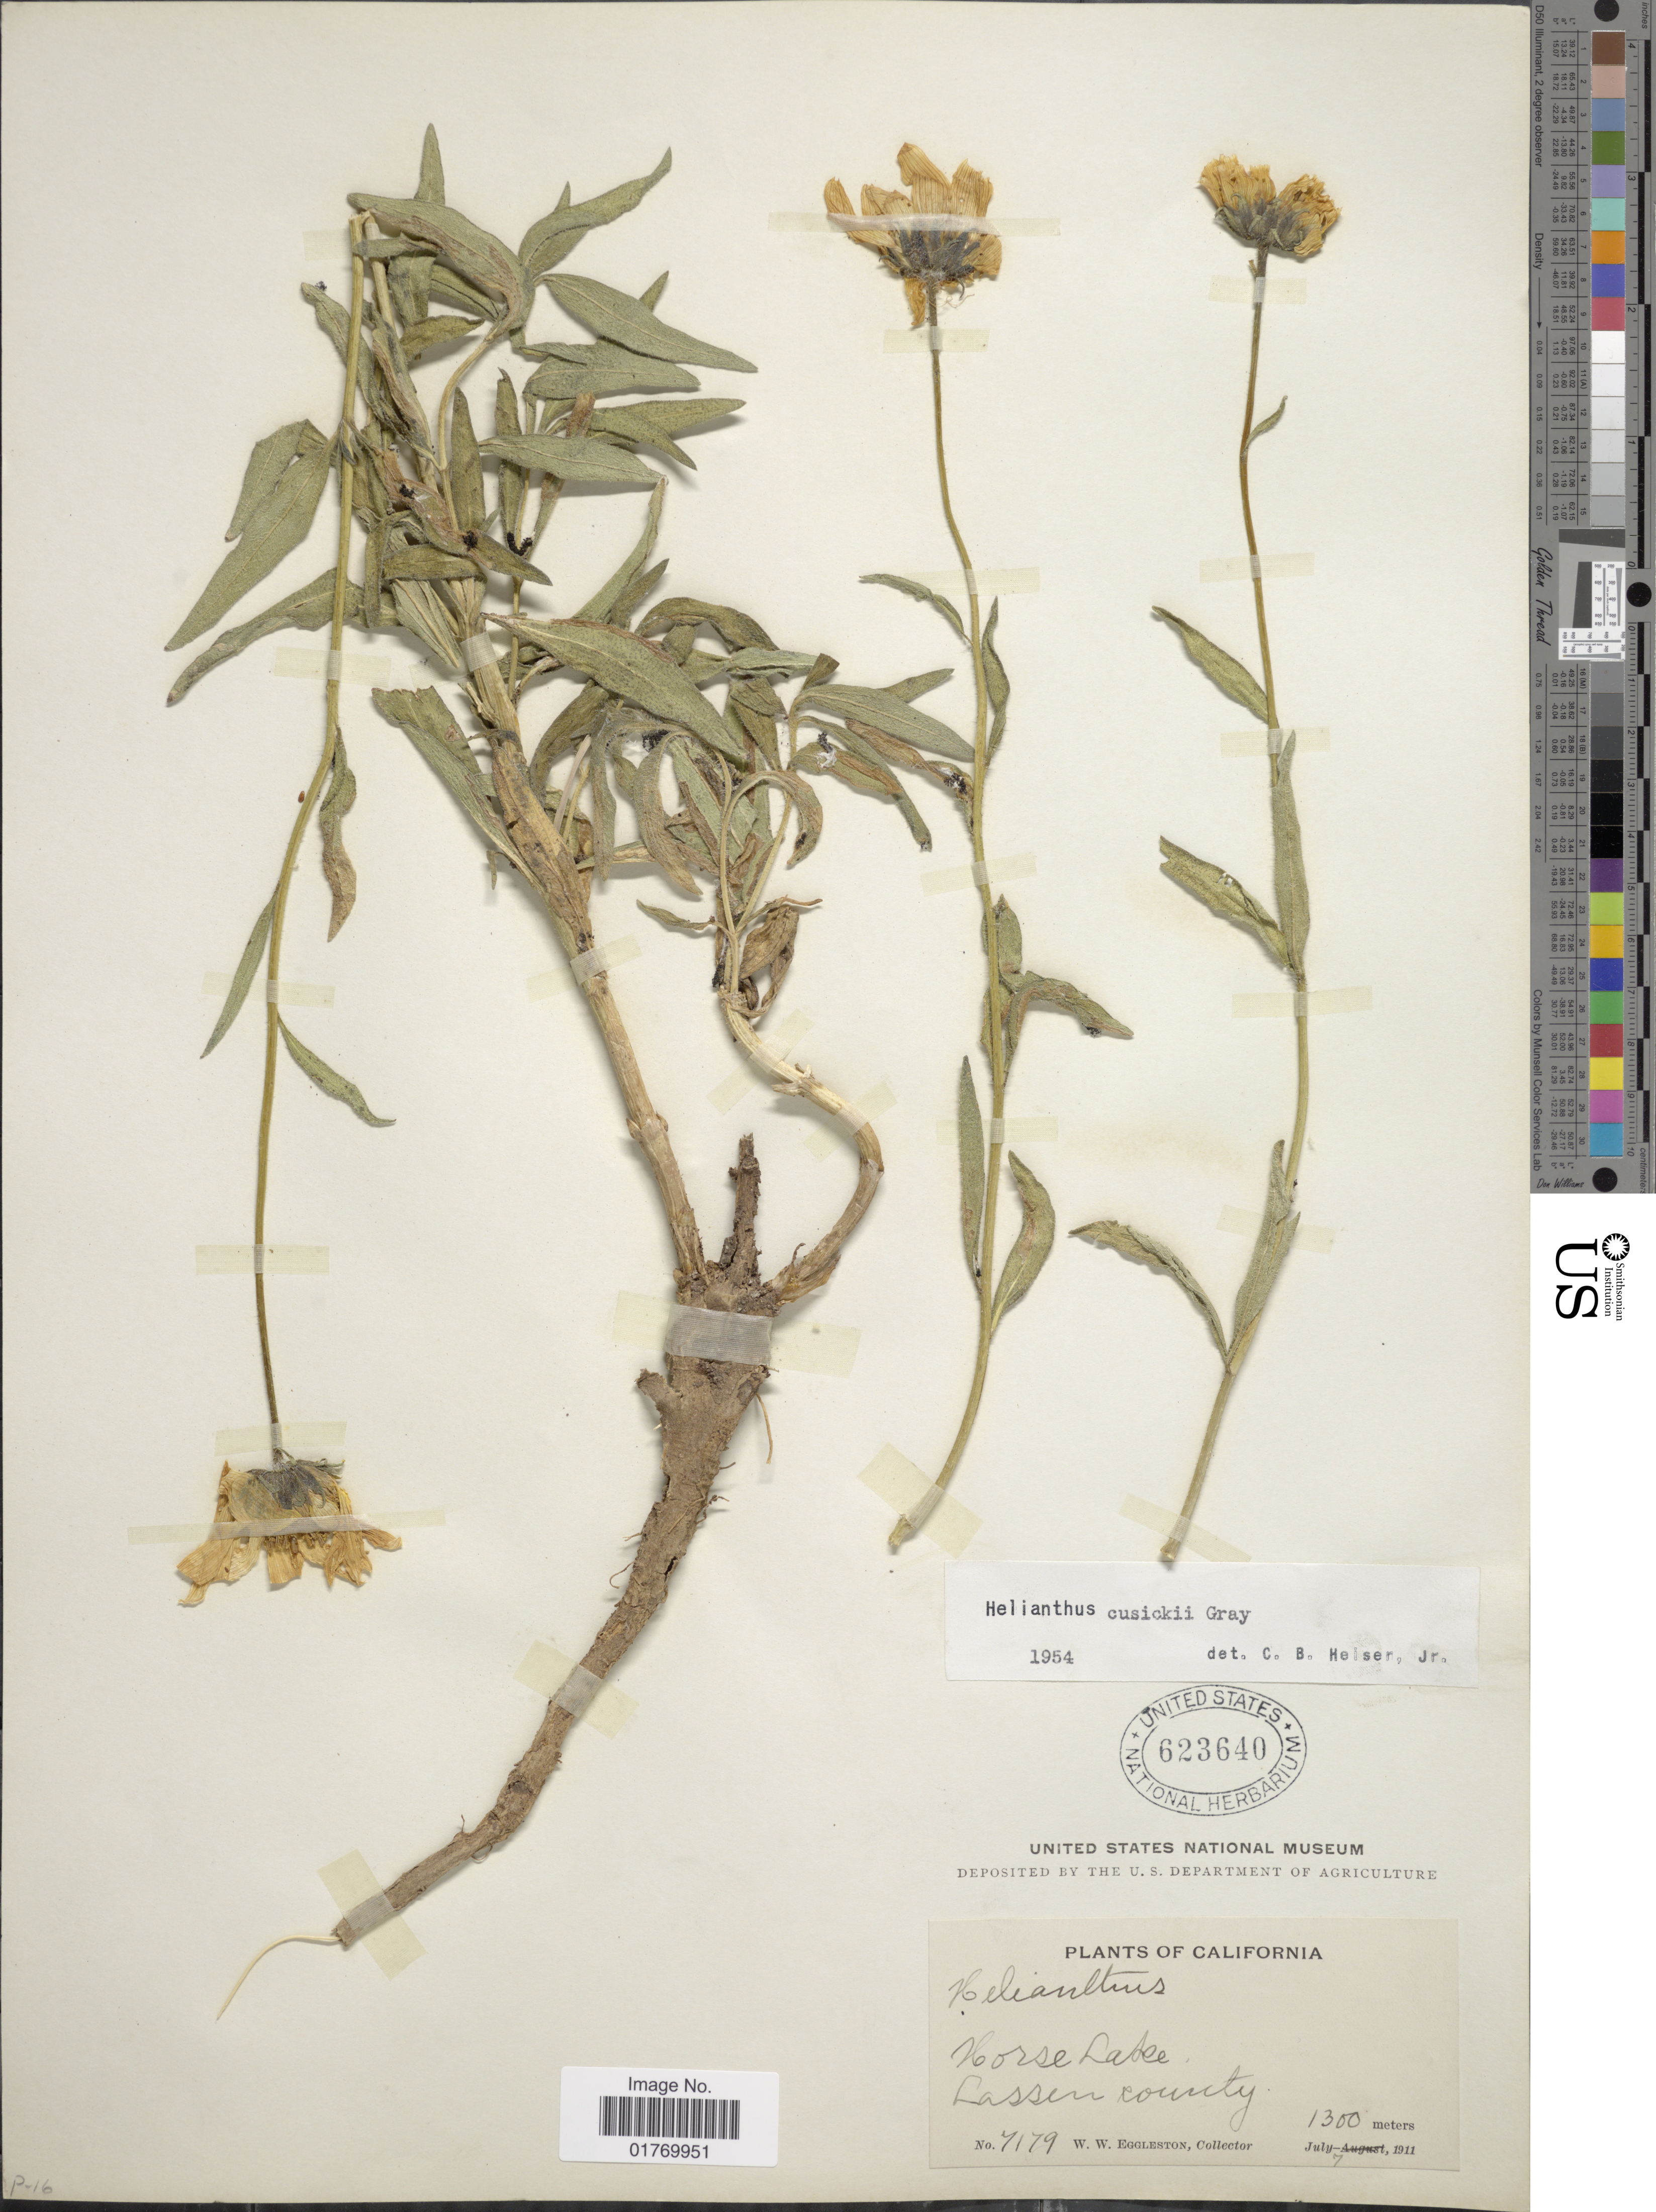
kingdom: Plantae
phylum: Tracheophyta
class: Magnoliopsida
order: Asterales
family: Asteraceae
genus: Helianthus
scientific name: Helianthus cusickii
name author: A. Gray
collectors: W. W. Eggleston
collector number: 7179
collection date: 1911-07-07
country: United States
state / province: California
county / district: Lassen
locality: Horse Lake, Lassen County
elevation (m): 1300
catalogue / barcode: US 623640